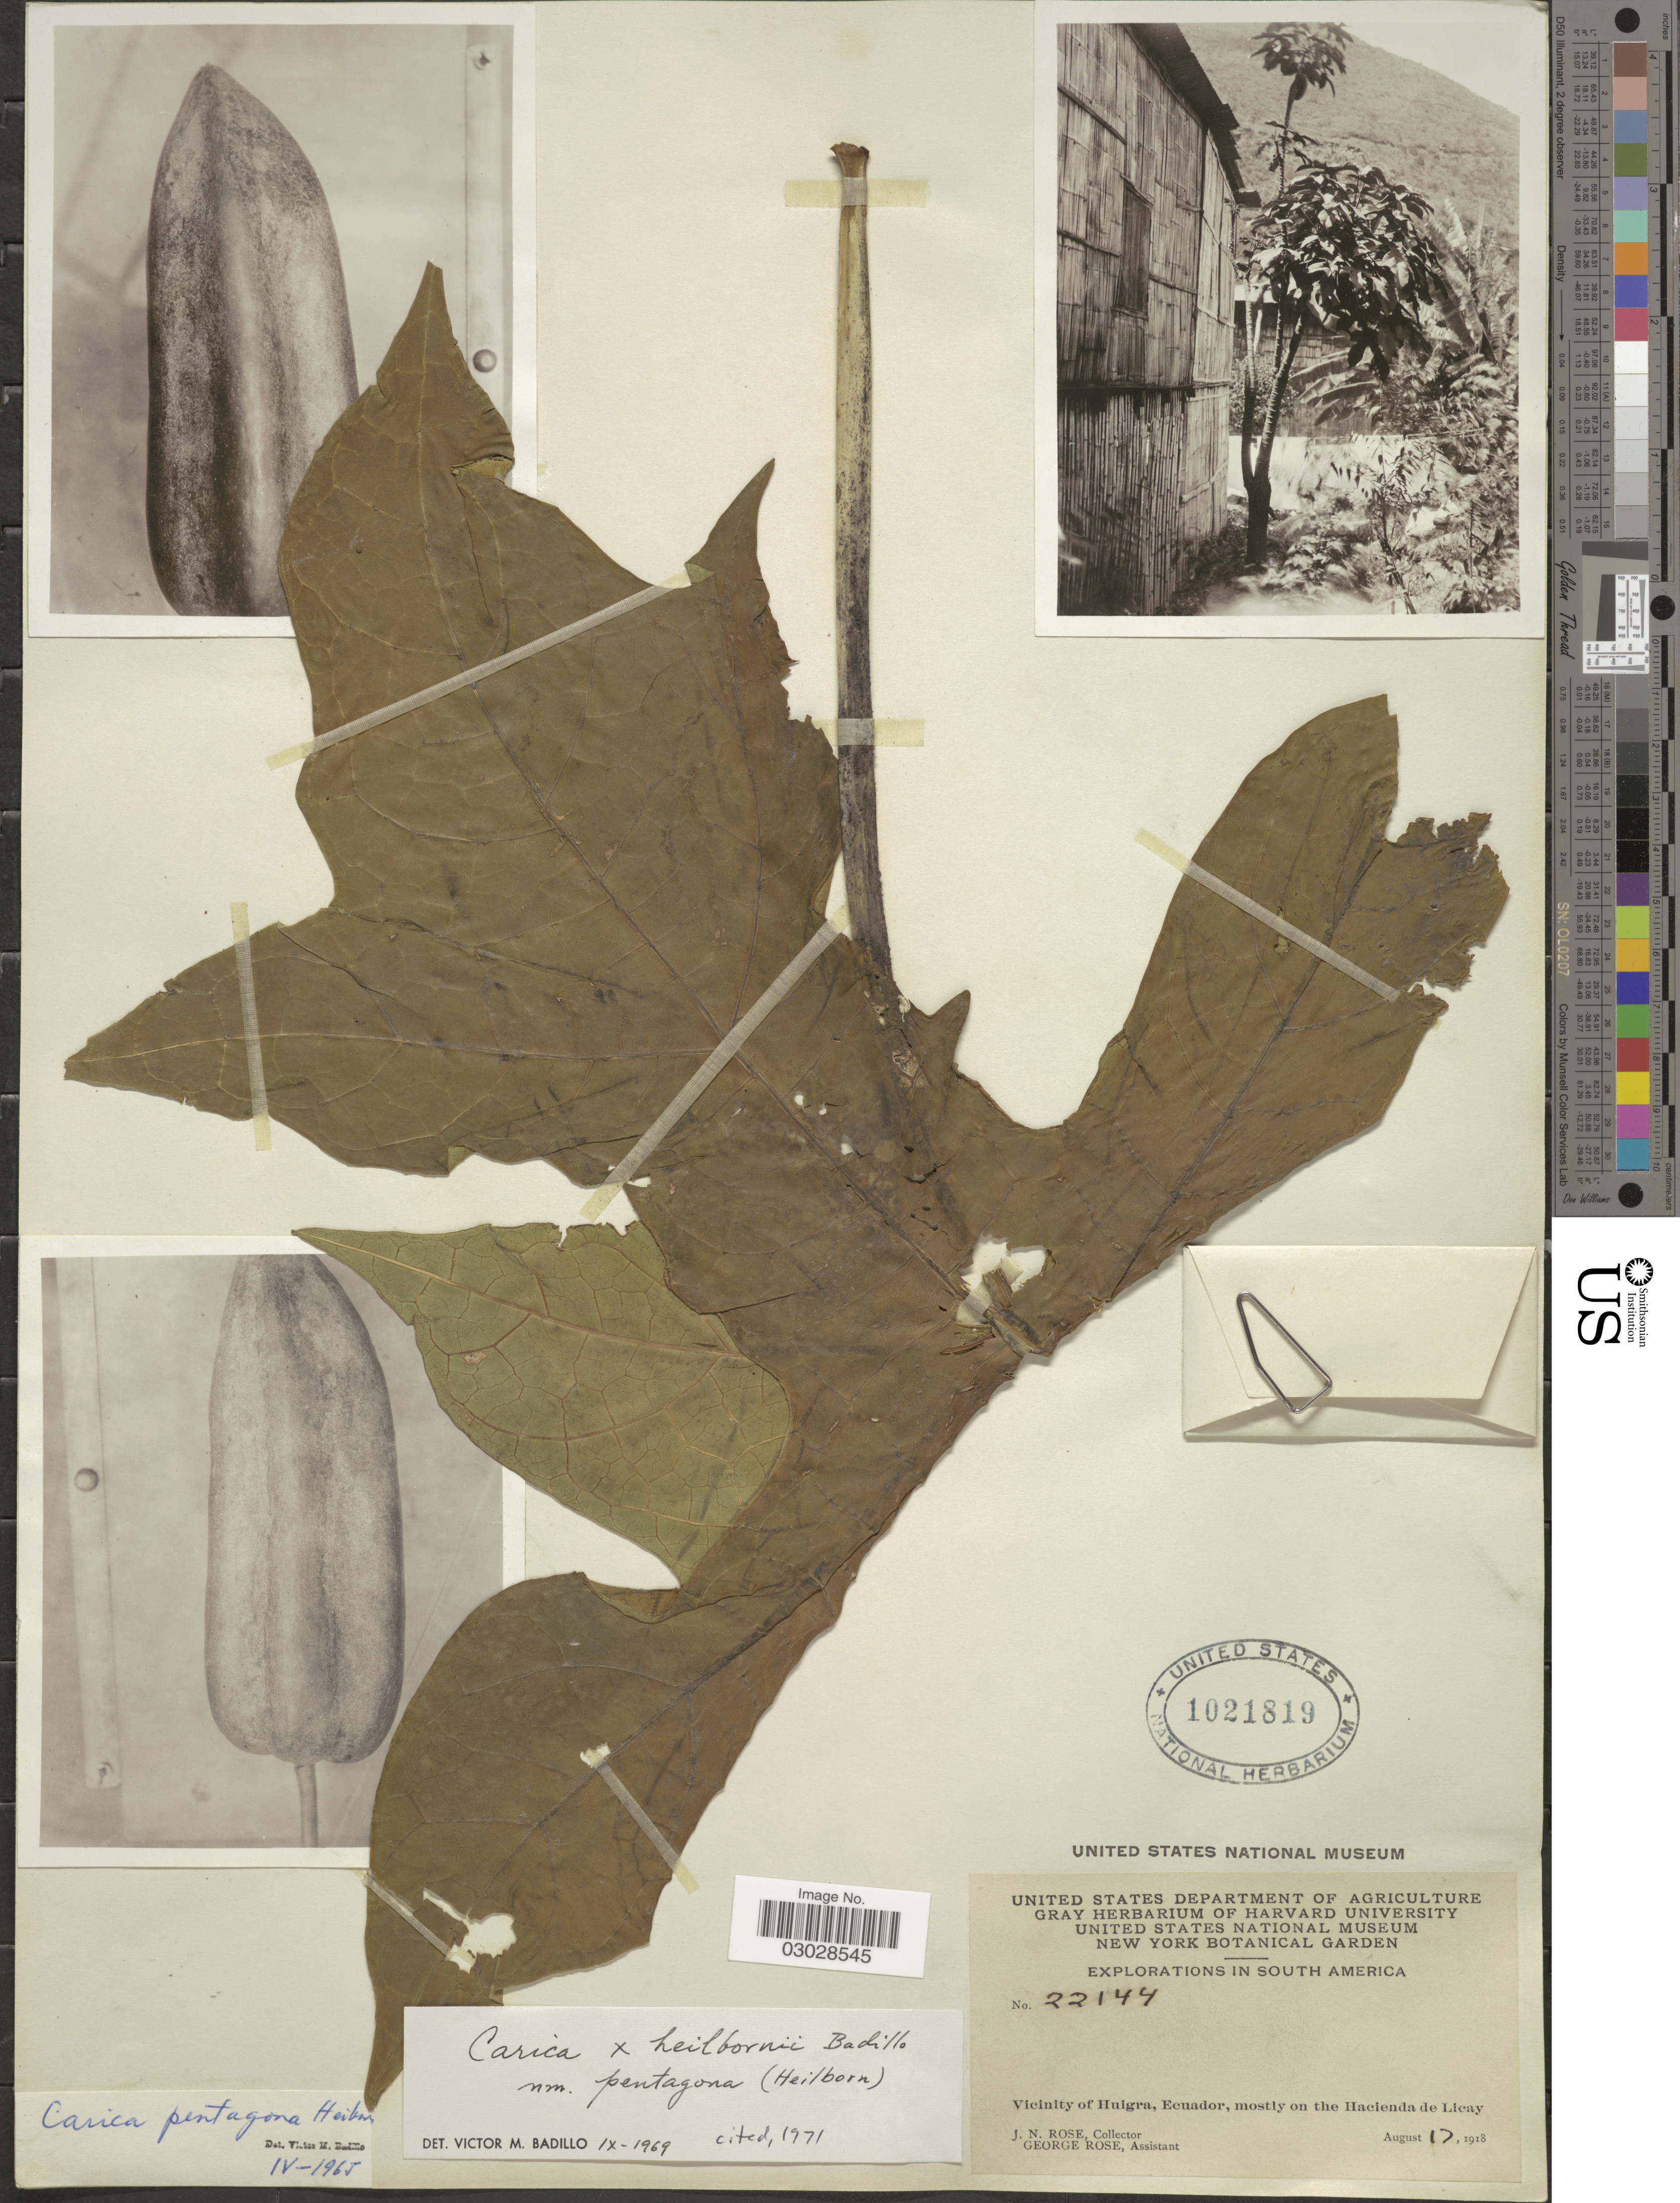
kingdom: Plantae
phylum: Tracheophyta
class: Magnoliopsida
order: Brassicales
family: Caricaceae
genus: Vasconcellea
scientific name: Vasconcellea x pentagona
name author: (Heilborn) Mabb.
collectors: J. N. Rose & G. Rose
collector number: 22144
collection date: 1918-08-17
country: Ecuador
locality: Vicinity of Huigra, mostly on the Hacienda de Licay.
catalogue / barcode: US 1021819